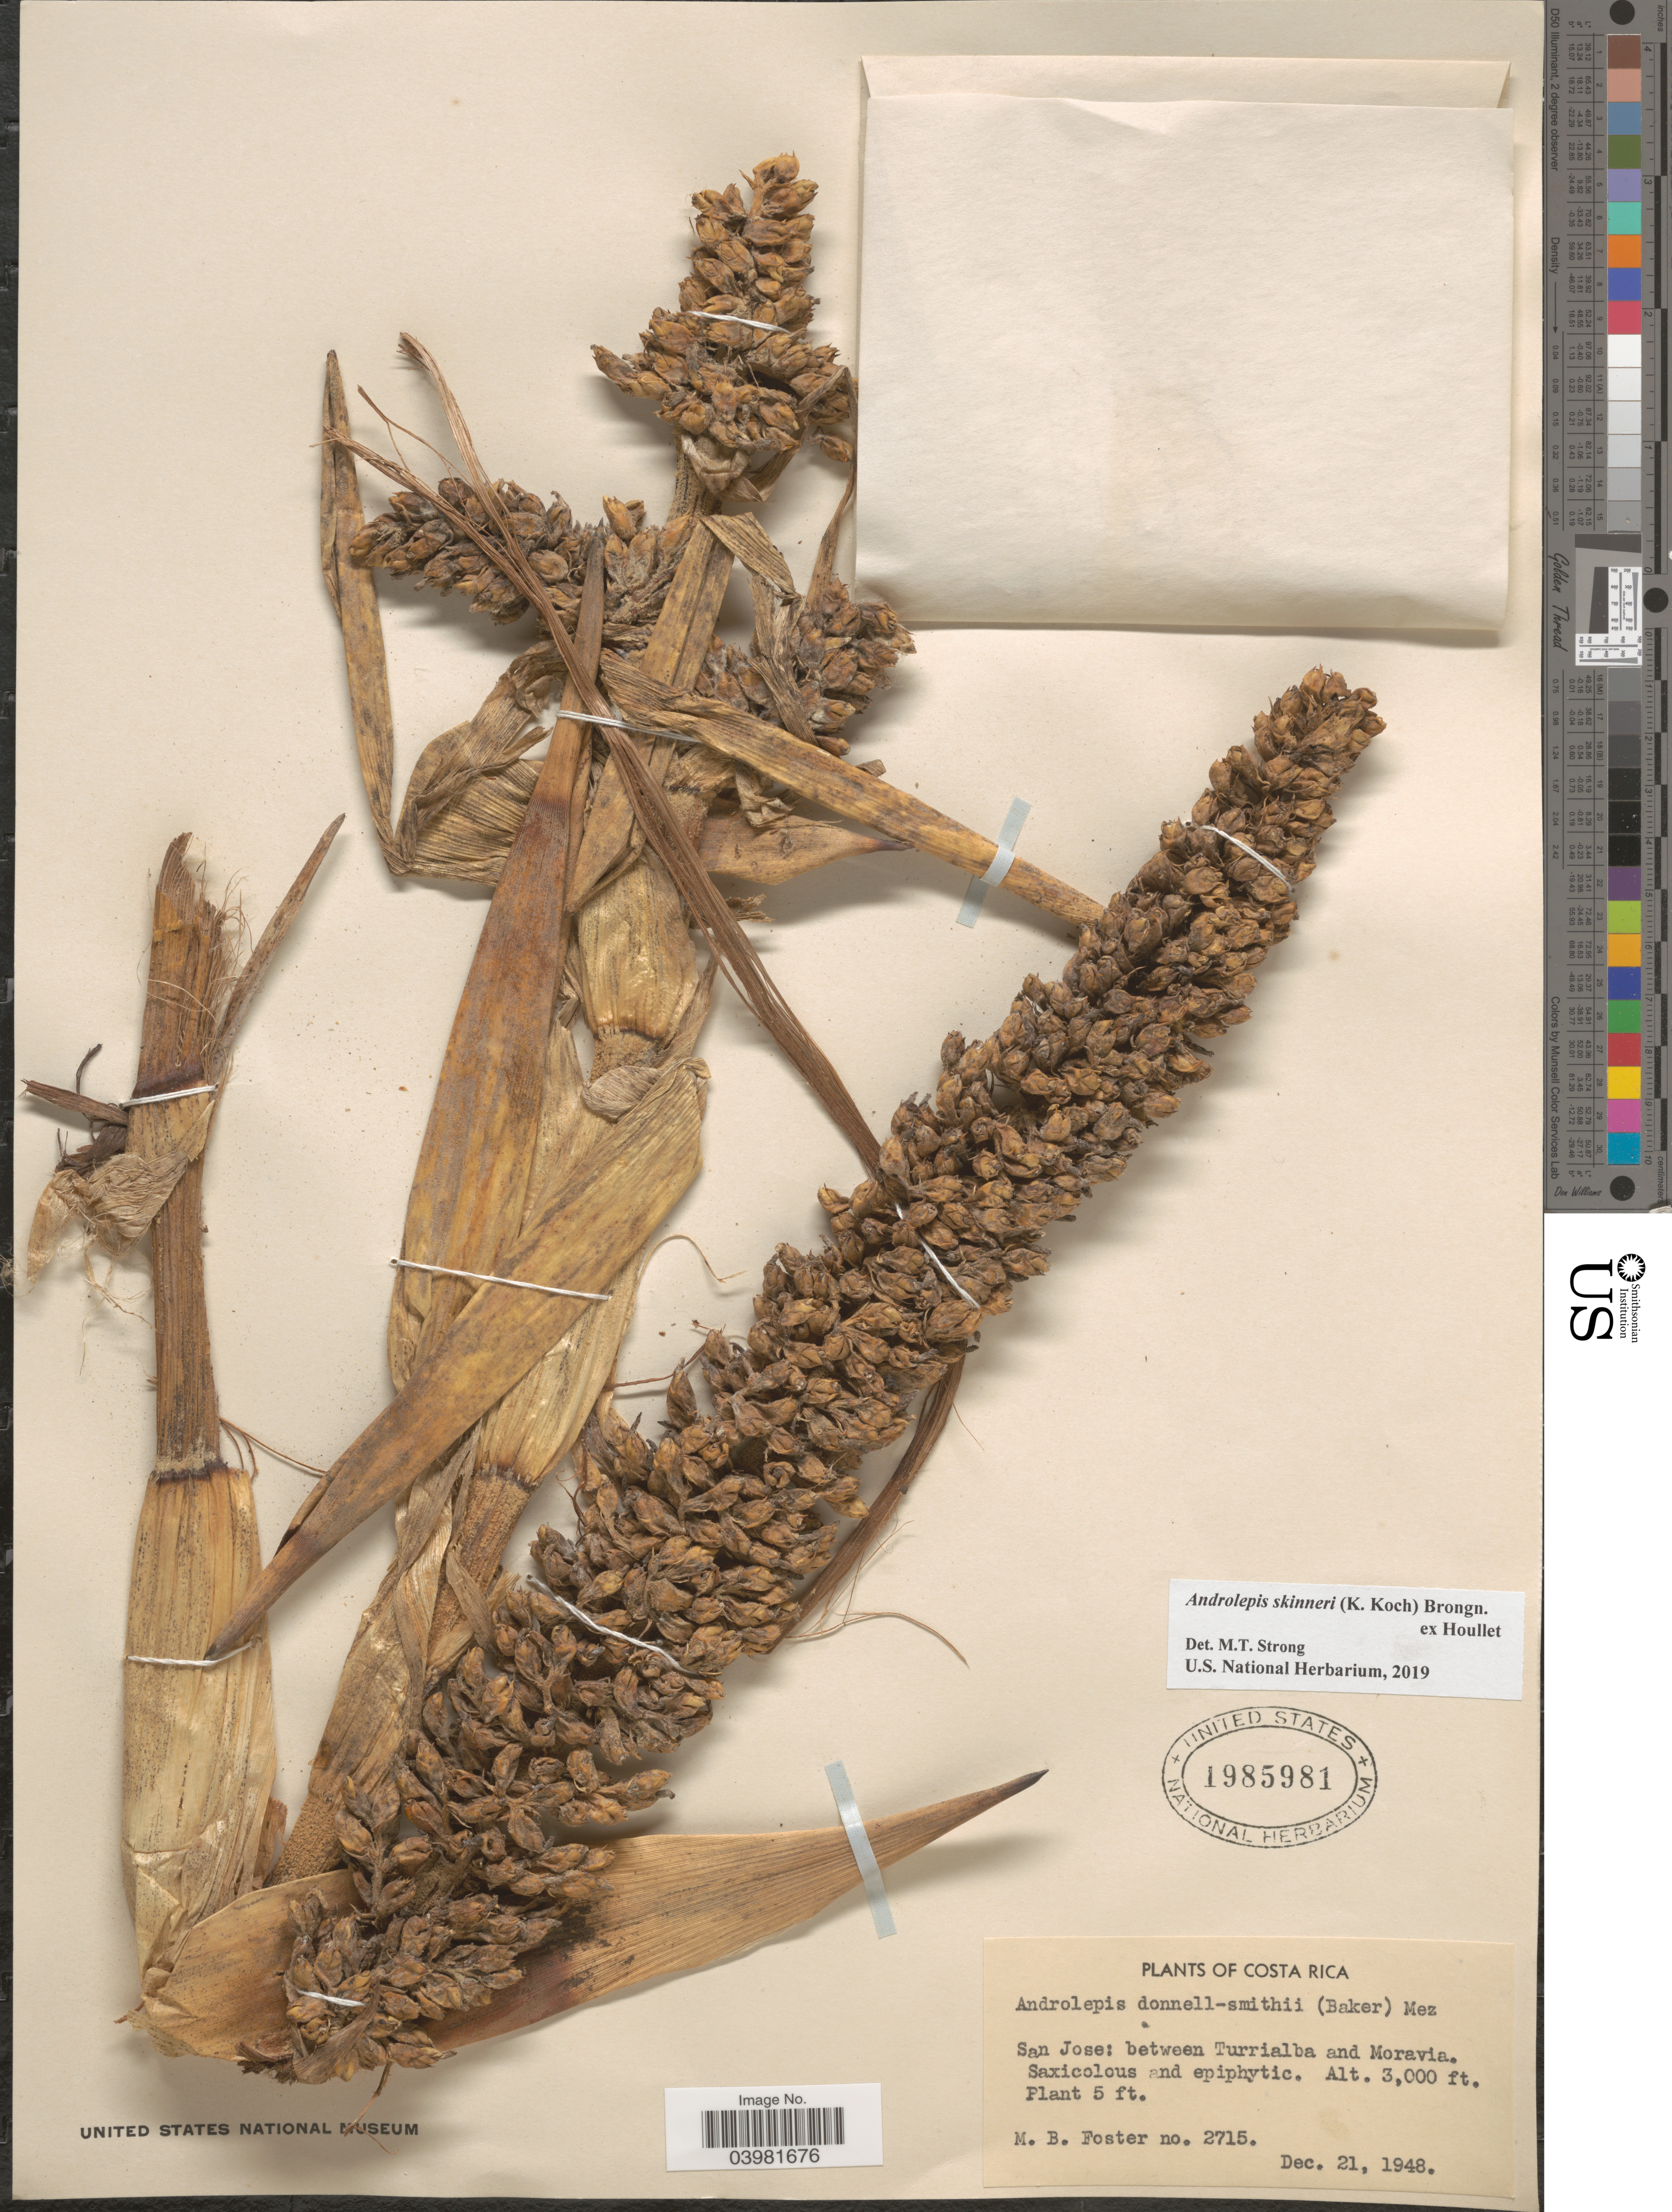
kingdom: Plantae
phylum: Tracheophyta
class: Liliopsida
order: Poales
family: Bromeliaceae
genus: Androlepis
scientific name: Androlepis skinneri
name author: Brongn. ex Houllet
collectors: M. B. Foster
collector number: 2715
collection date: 1948-12-21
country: Costa Rica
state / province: San José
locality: Between Turrialba and Moravia.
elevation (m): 914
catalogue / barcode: US 1985981